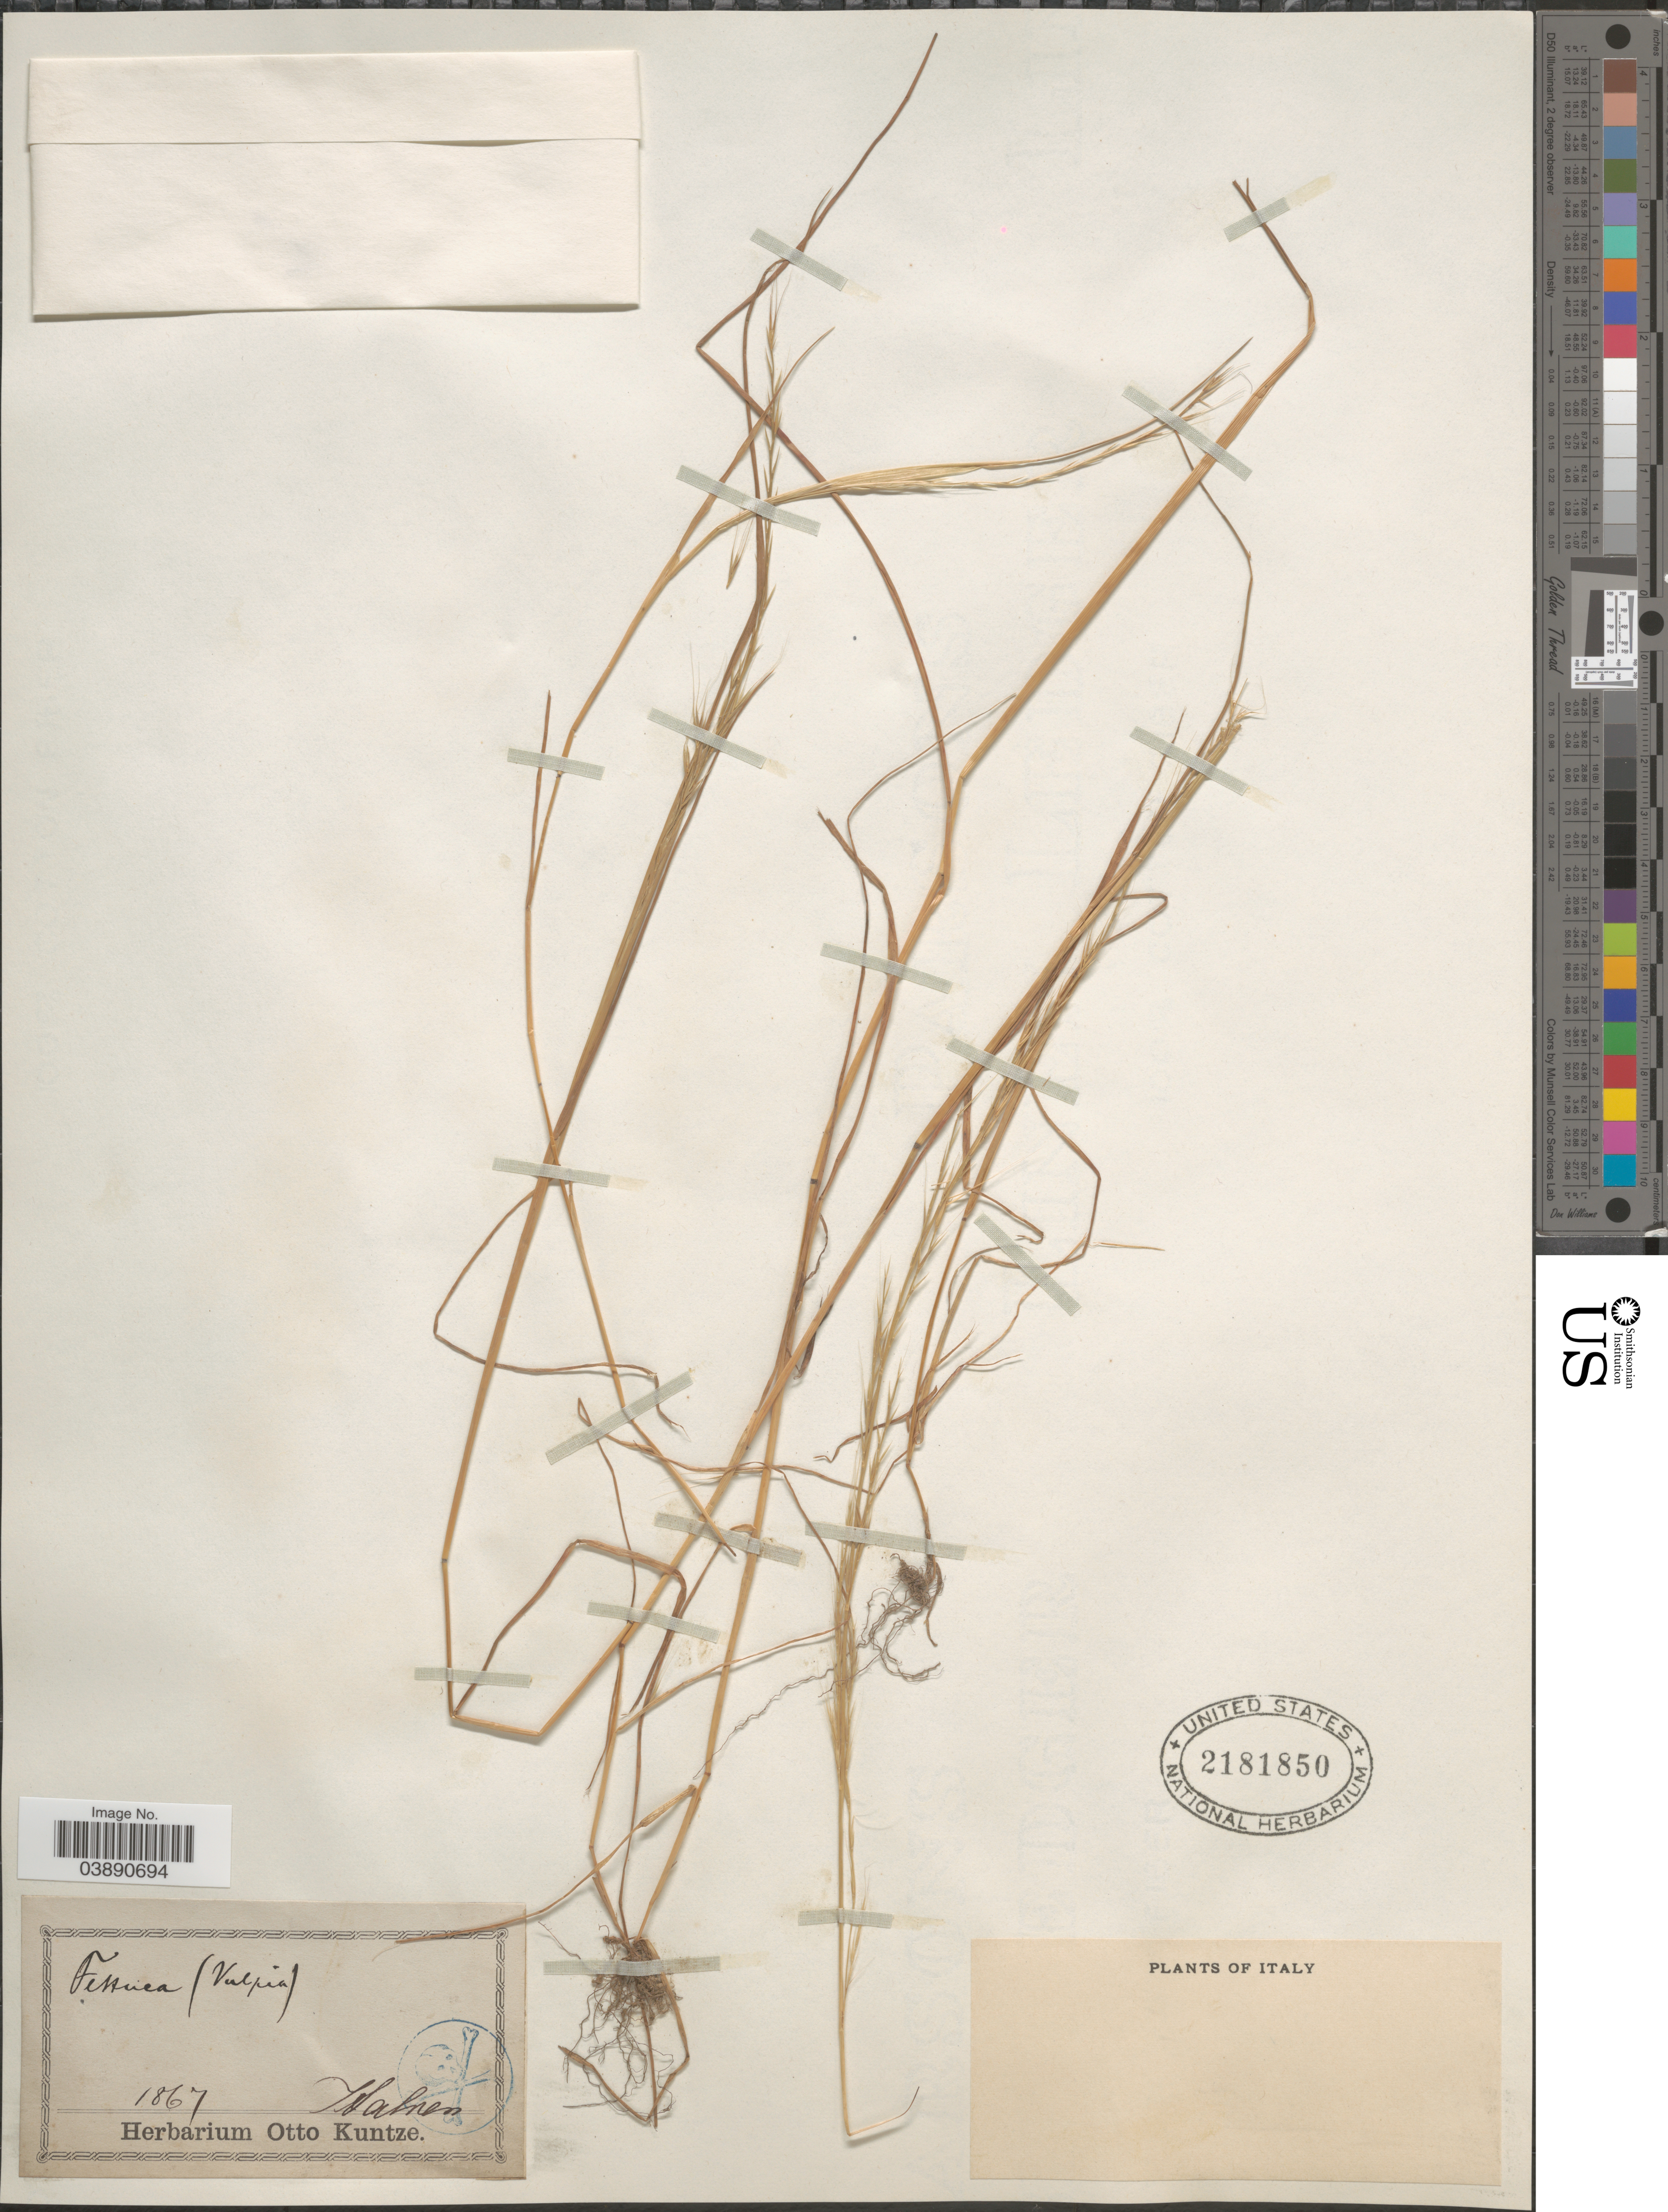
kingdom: Plantae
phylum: Tracheophyta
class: Liliopsida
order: Poales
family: Poaceae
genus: Festuca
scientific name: Festuca sp.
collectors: ex herb. Otto Kuntze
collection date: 1867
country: Italy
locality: Italien.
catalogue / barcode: US 2181850